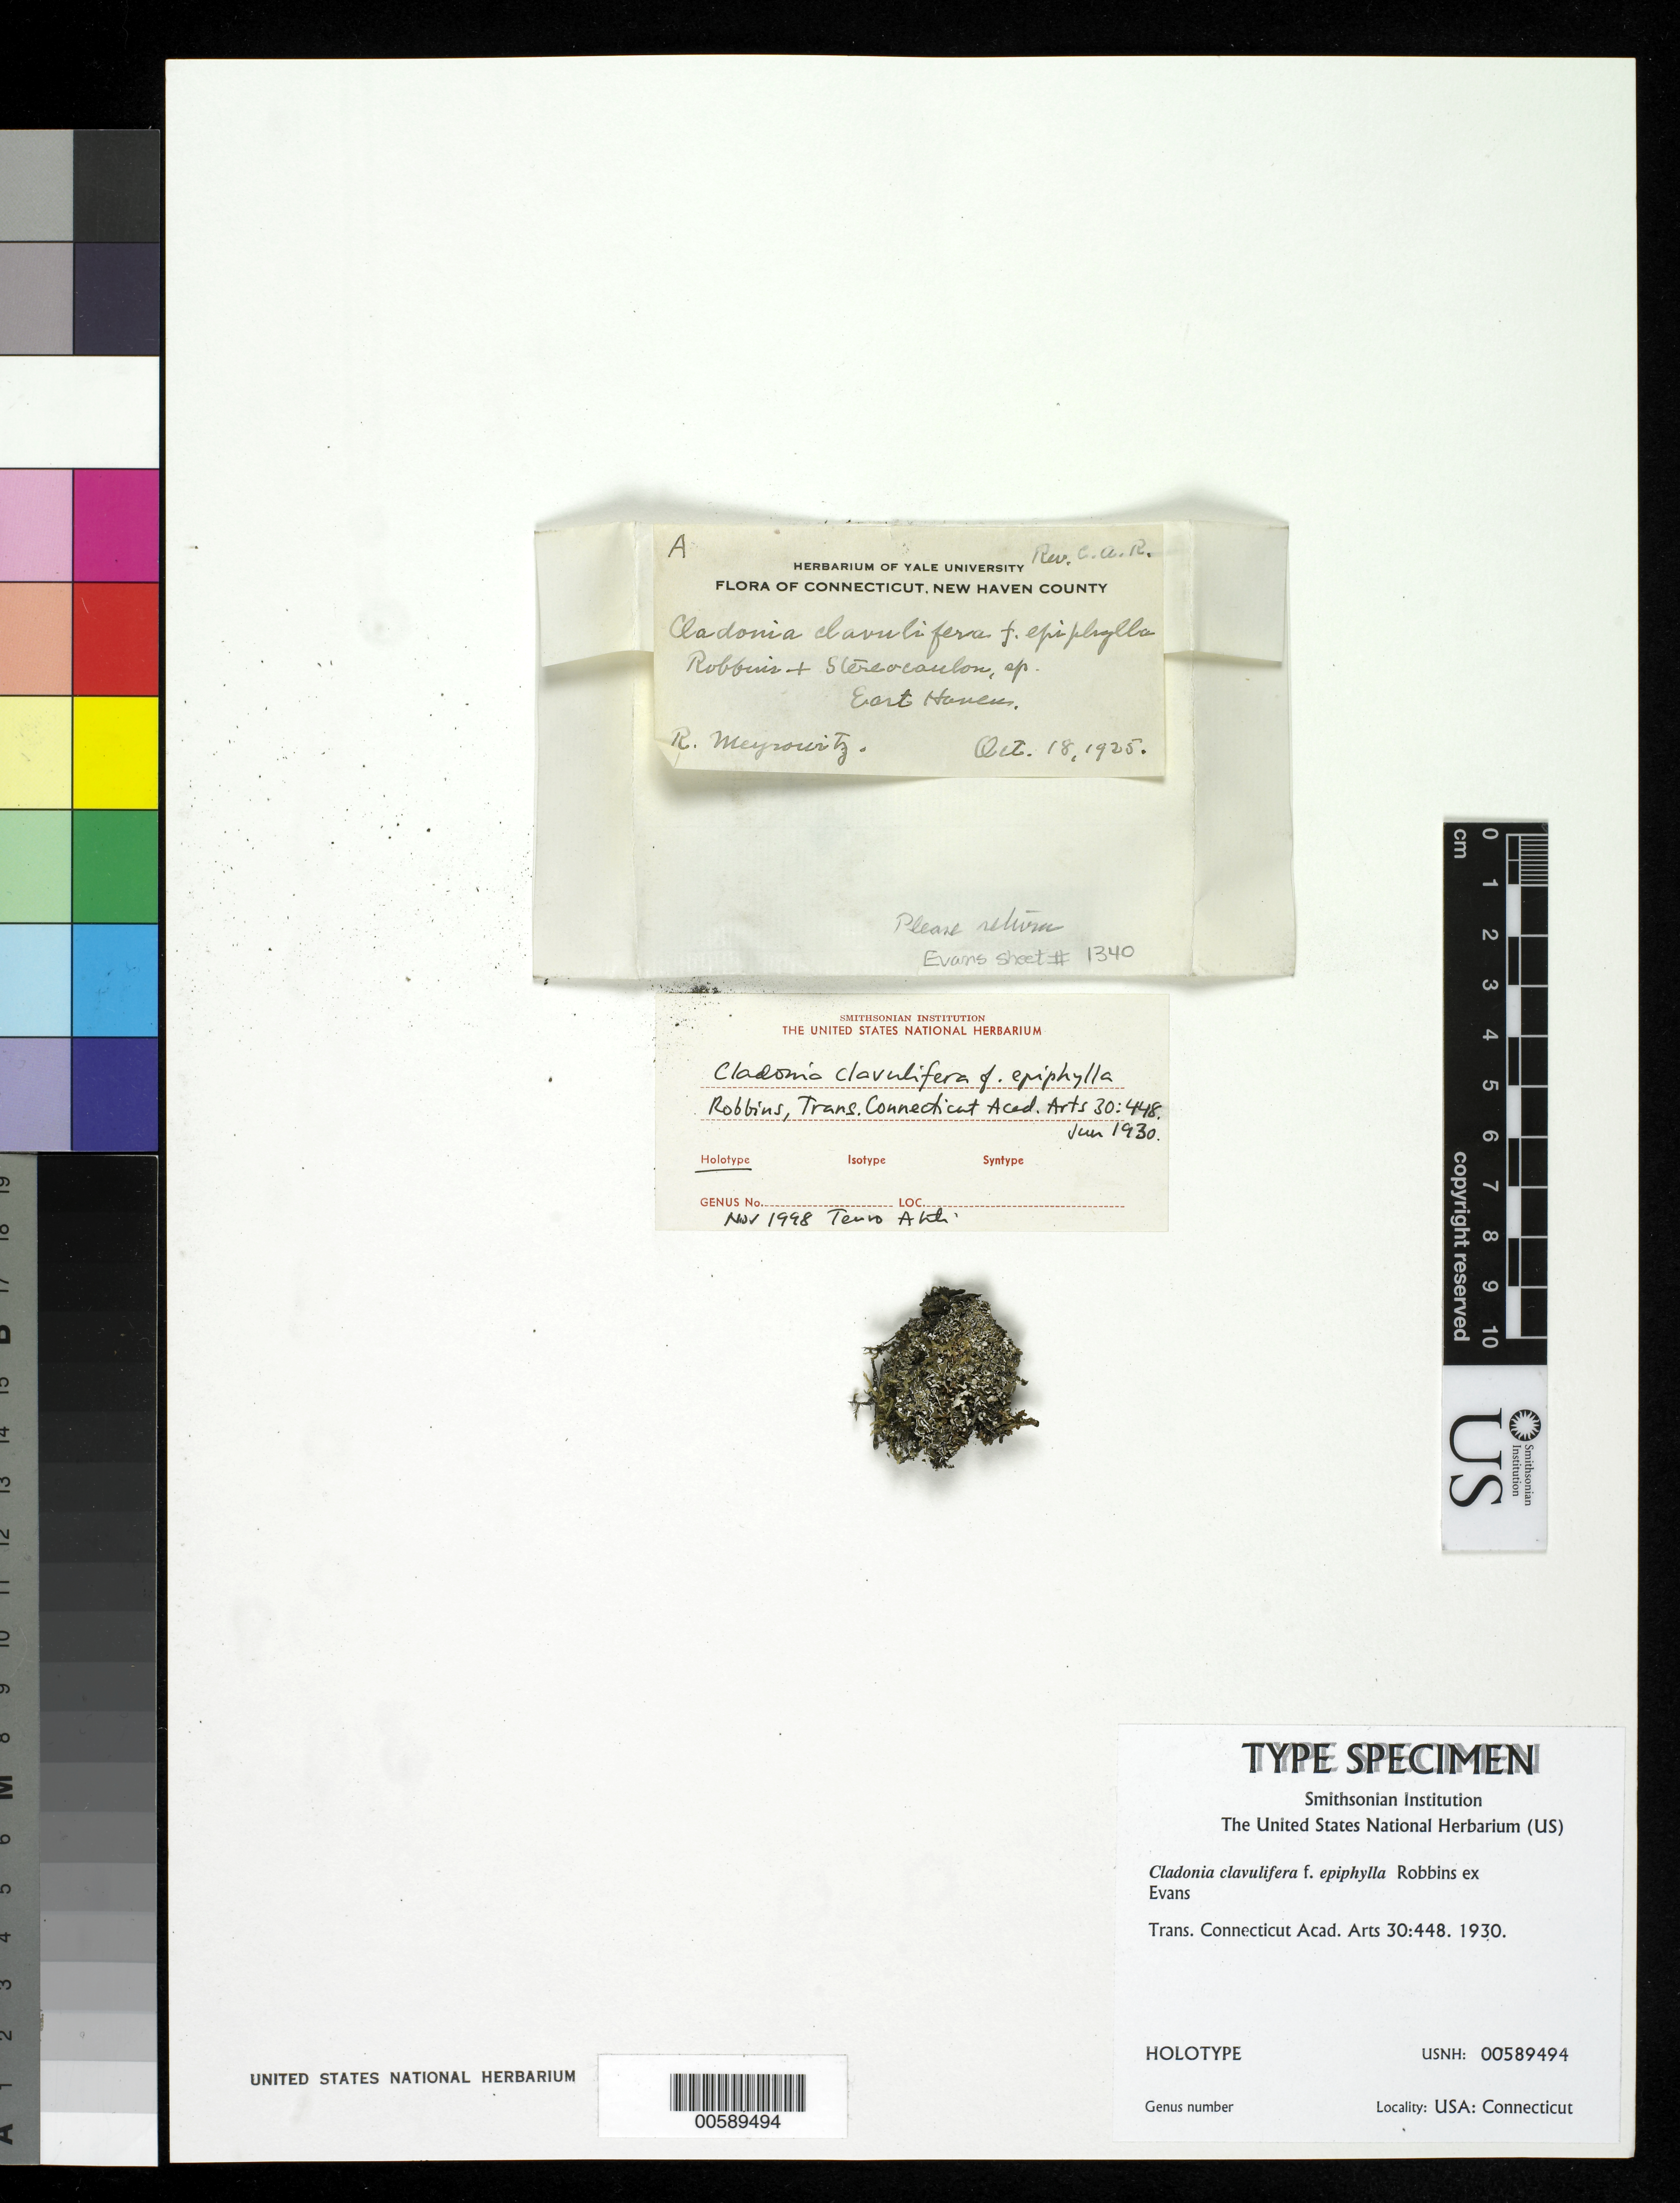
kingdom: Fungi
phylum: Ascomycota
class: Lecanoromycetes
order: Lecanorales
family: Cladoniaceae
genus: Cladonia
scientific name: Cladonia clavulifera f. epiphylla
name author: Robbins ex A. Evans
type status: Holotype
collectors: R. Meyroutz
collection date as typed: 18 Oct 1925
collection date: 1925-10-18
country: United States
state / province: Connecticut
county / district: New Haven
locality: East Haven.